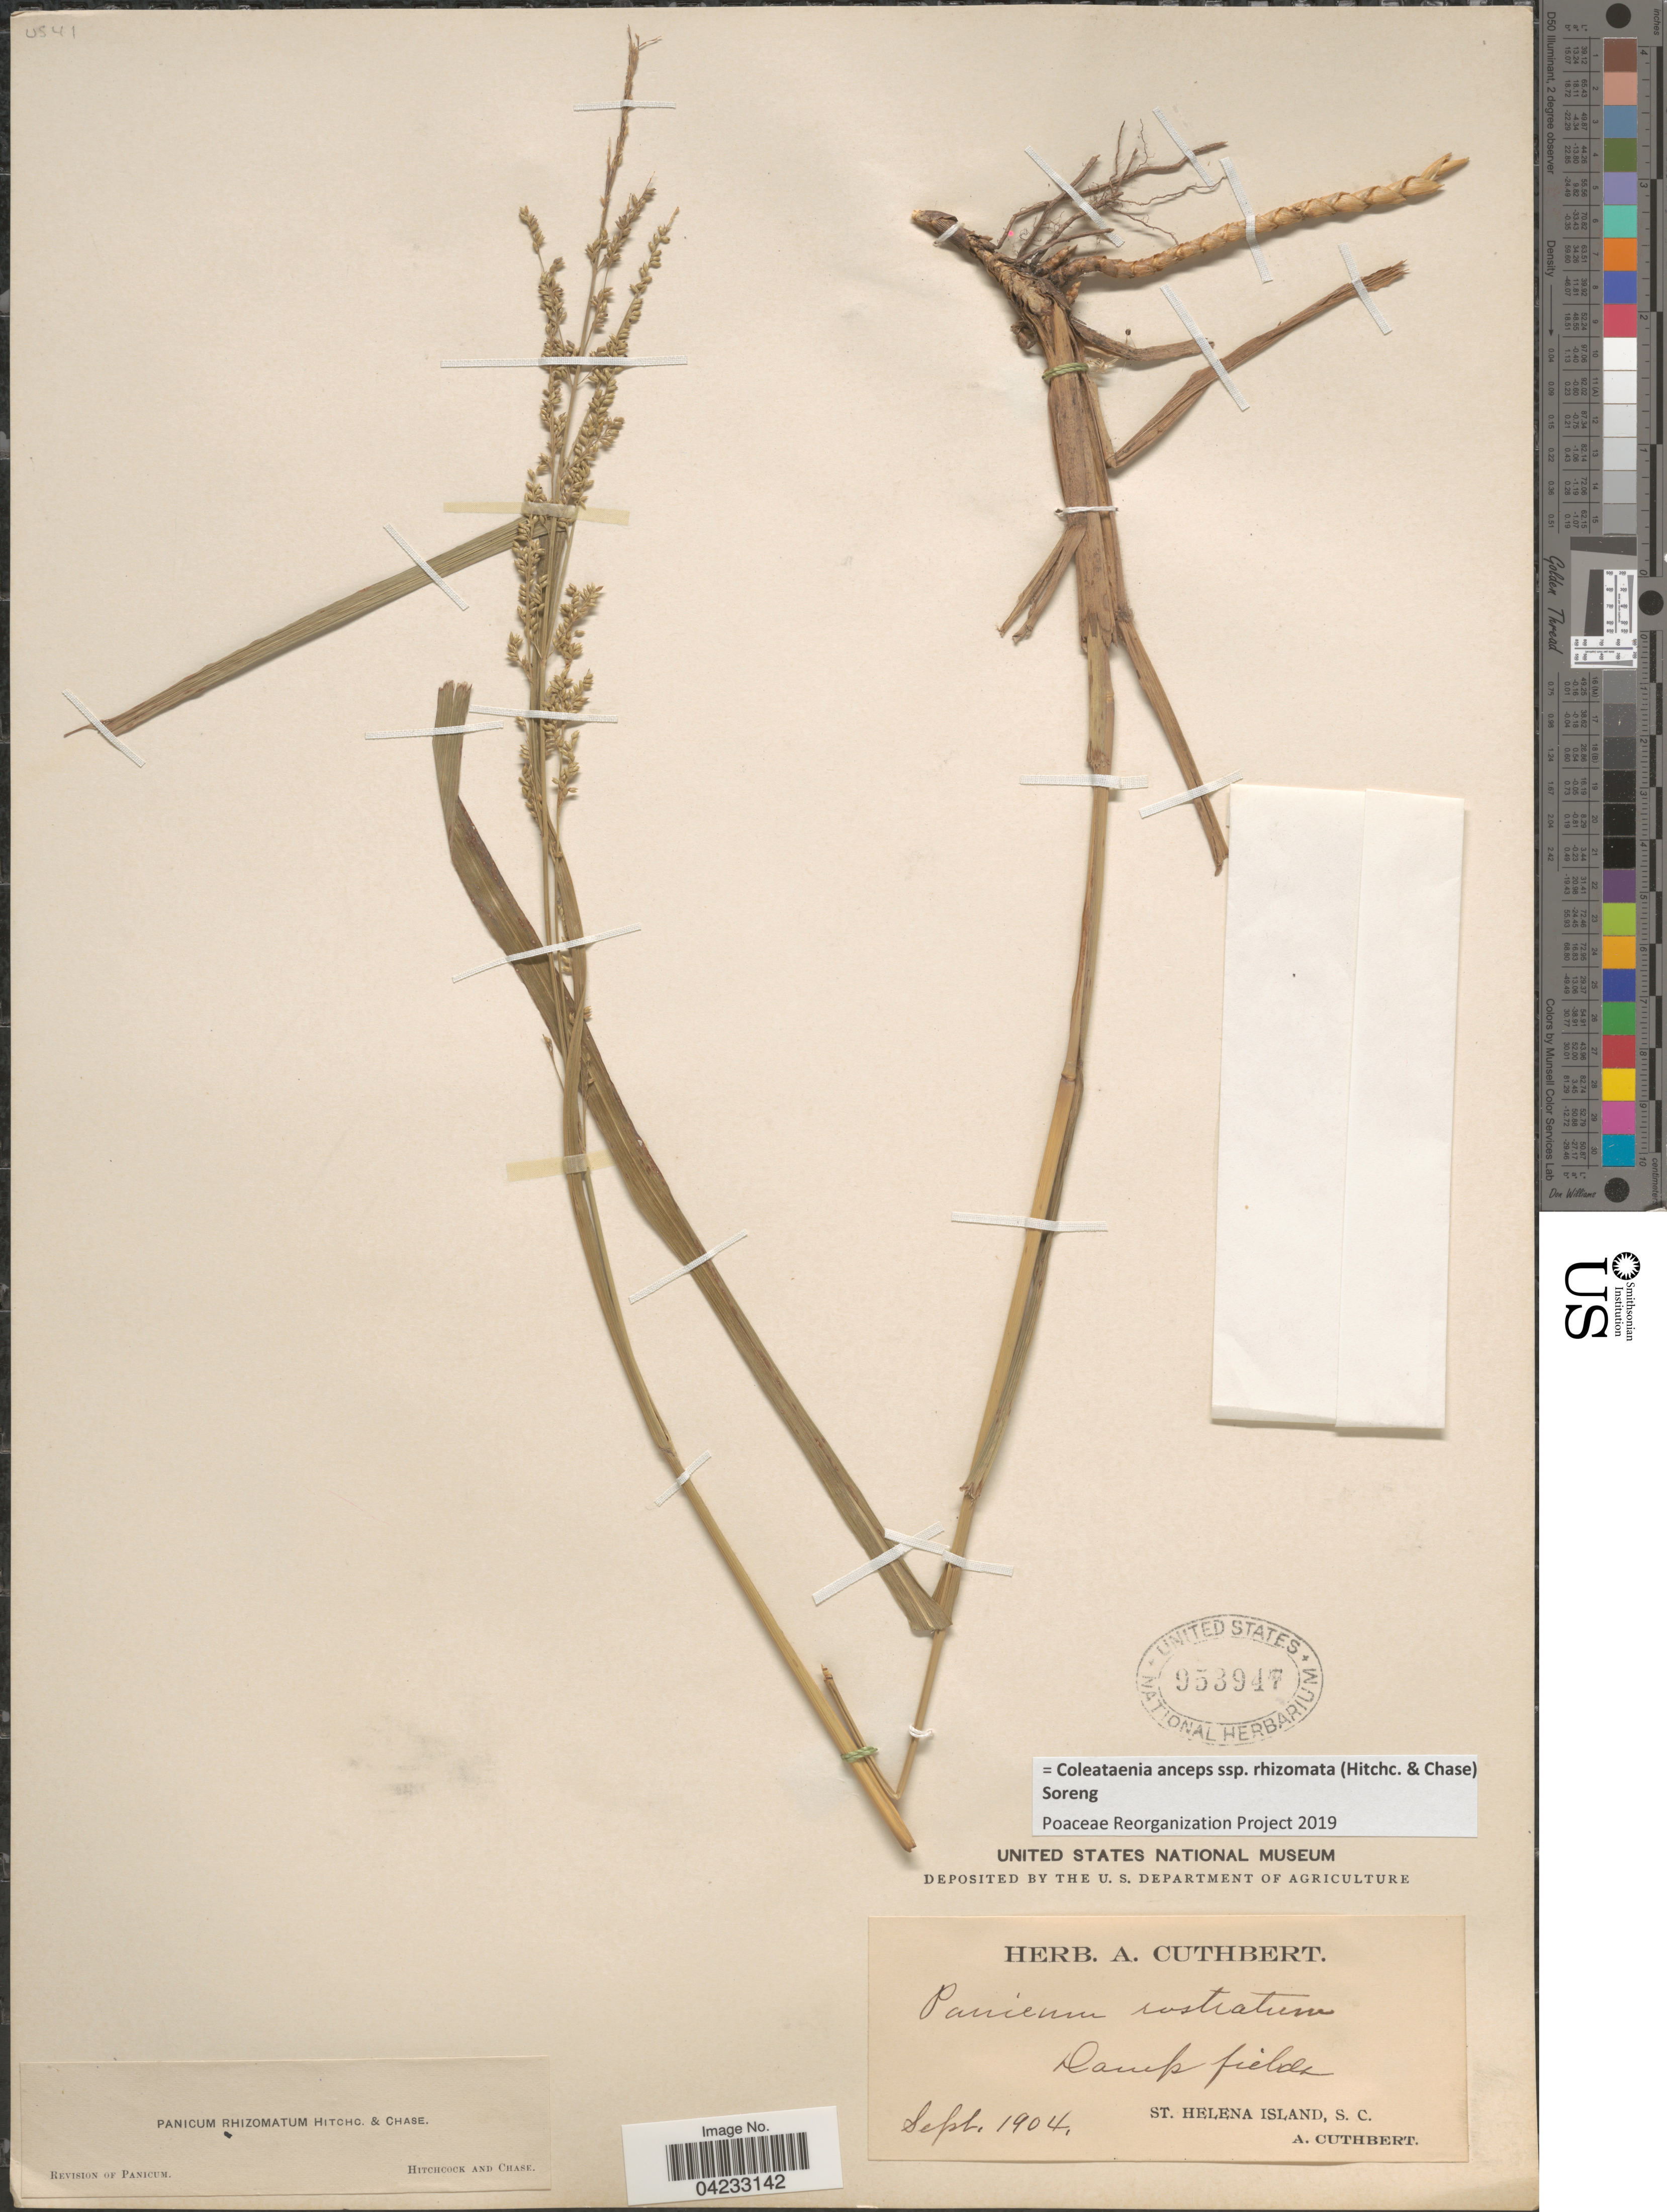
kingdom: Plantae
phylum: Tracheophyta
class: Liliopsida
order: Poales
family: Poaceae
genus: Coleataenia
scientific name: Coleataenia anceps subsp. rhizomata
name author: (Hitchc. & Chase) Soreng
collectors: A. Cuthbert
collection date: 1904-09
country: United States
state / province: South Carolina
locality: St. Helena Island.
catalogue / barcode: US 953947